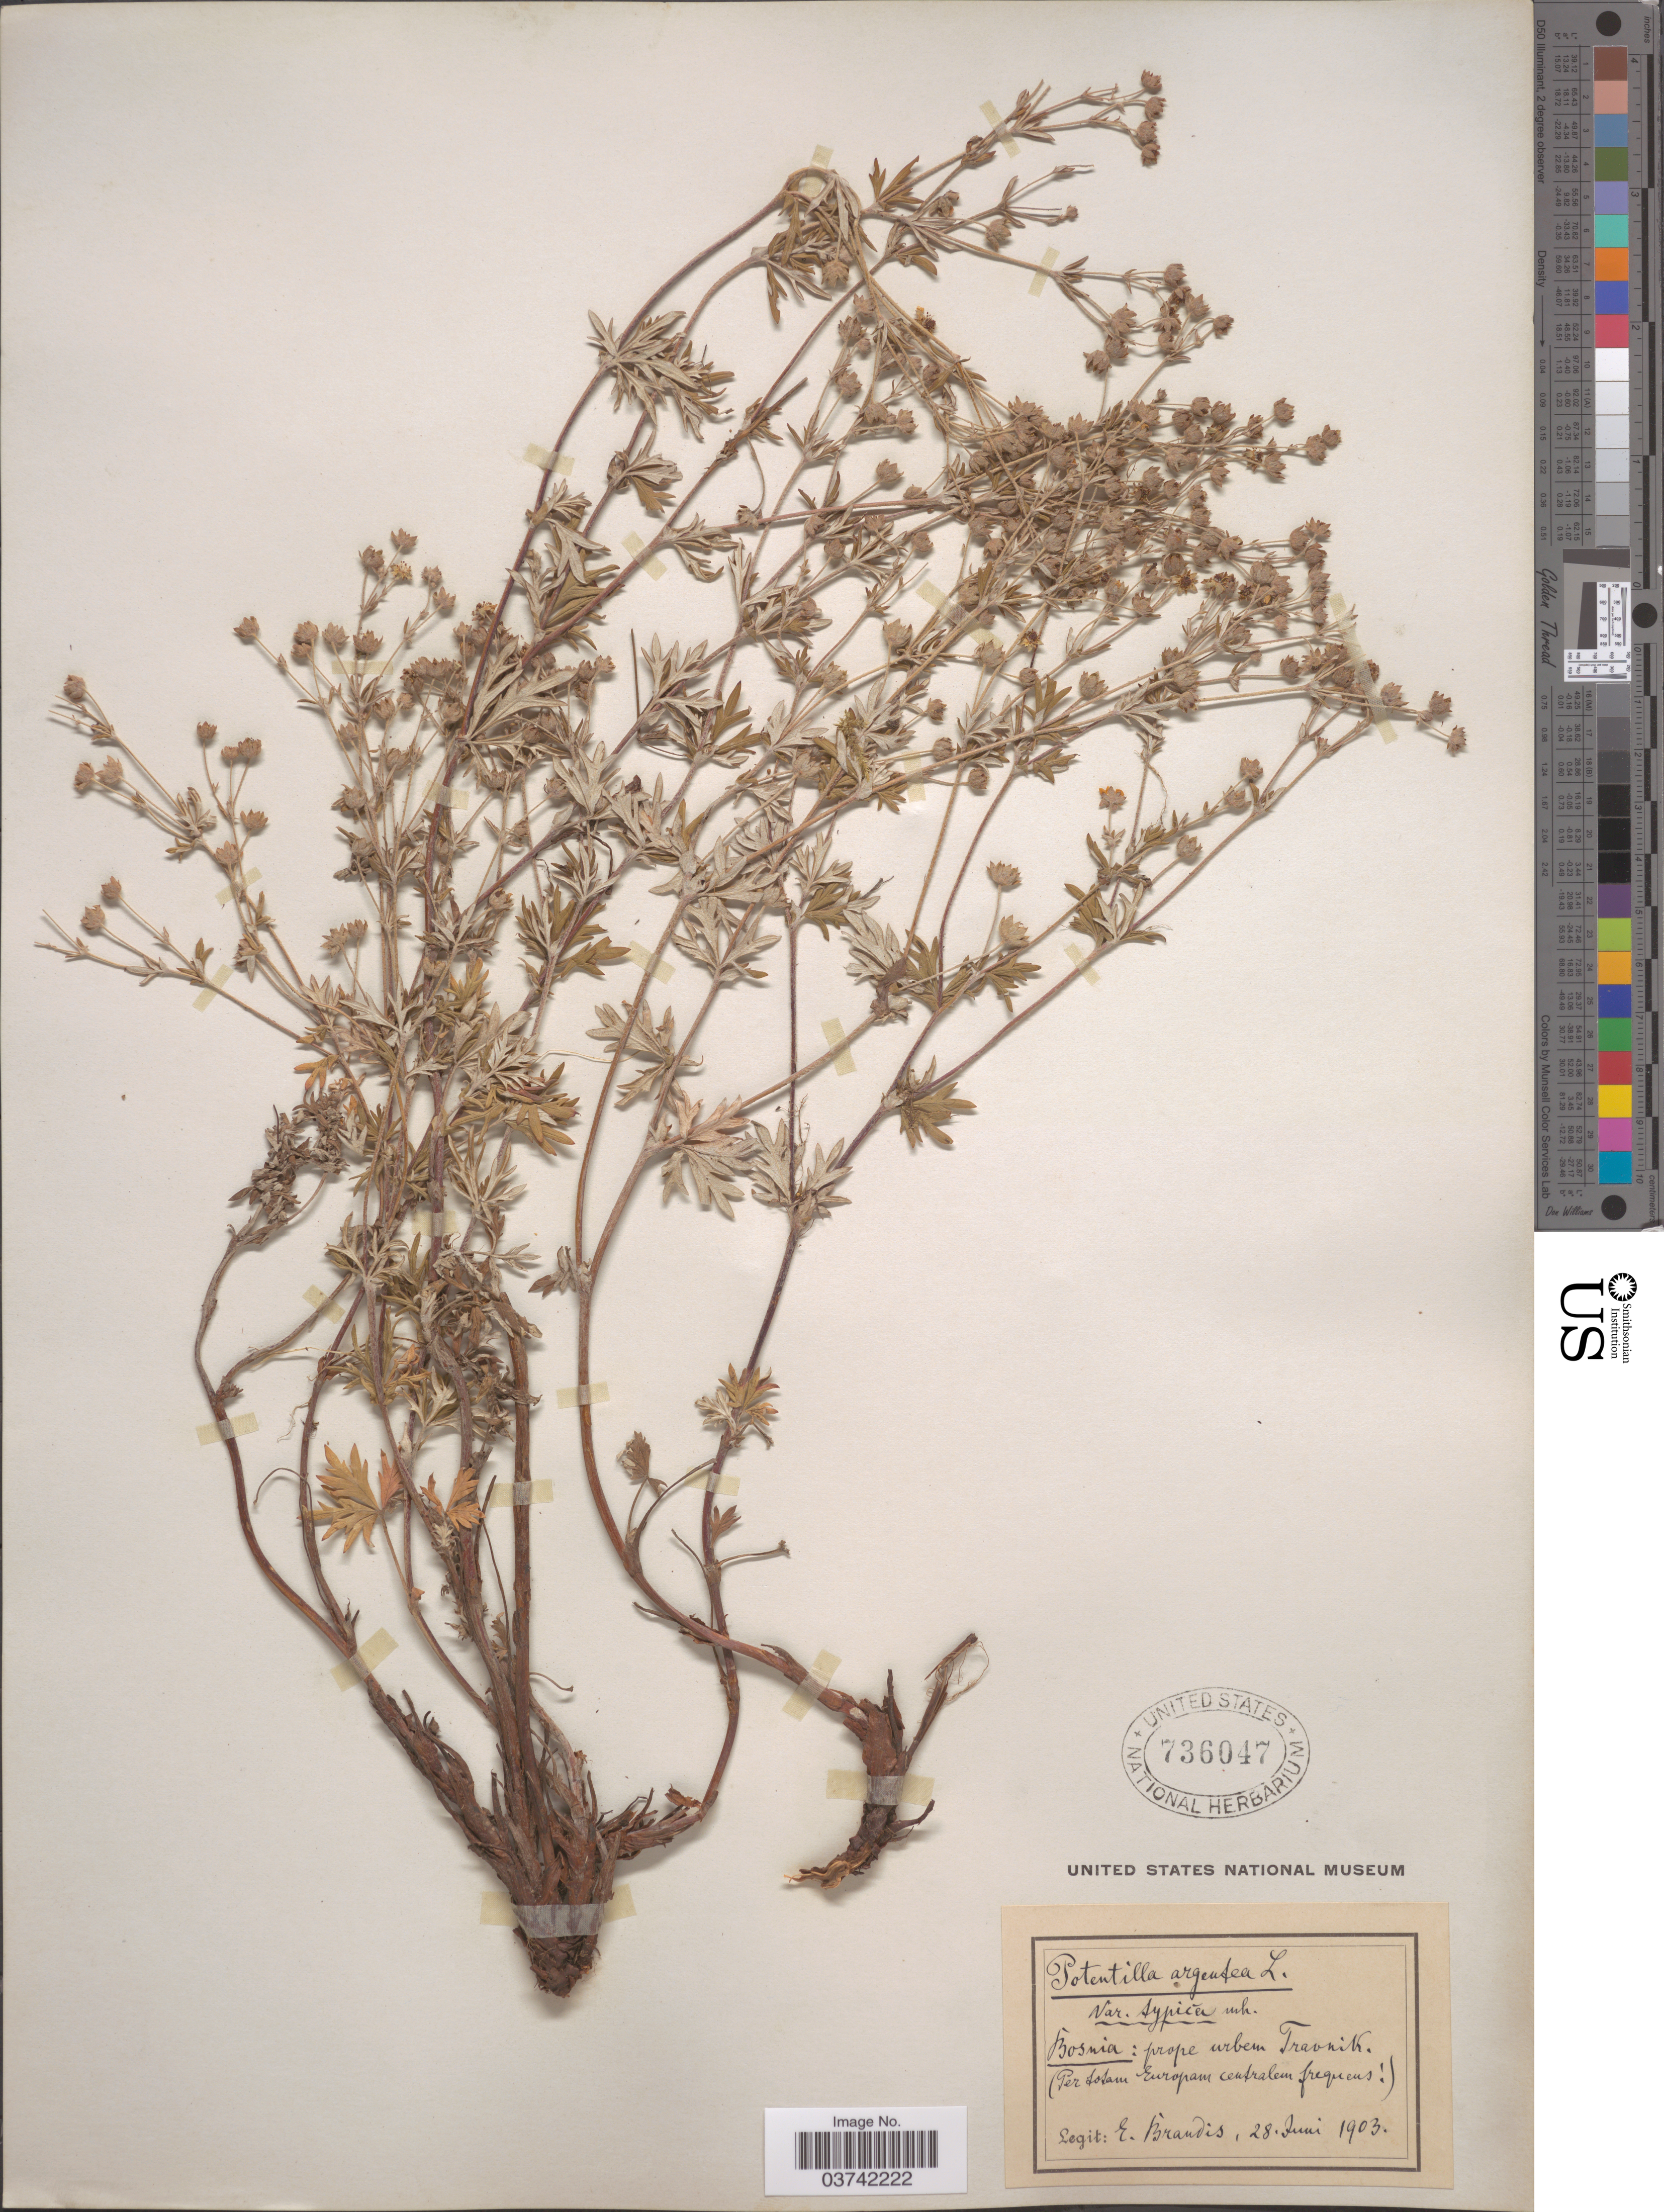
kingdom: Plantae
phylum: Tracheophyta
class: Magnoliopsida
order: Rosales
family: Rosaceae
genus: Potentilla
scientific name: Potentilla argentea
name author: L.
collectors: E. Brandis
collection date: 1903-06-28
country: Bosnia and Herzegovina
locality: Prope uubem Travnik. (Per totam Europam centralem frequens [illegible text]).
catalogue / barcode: US 736047